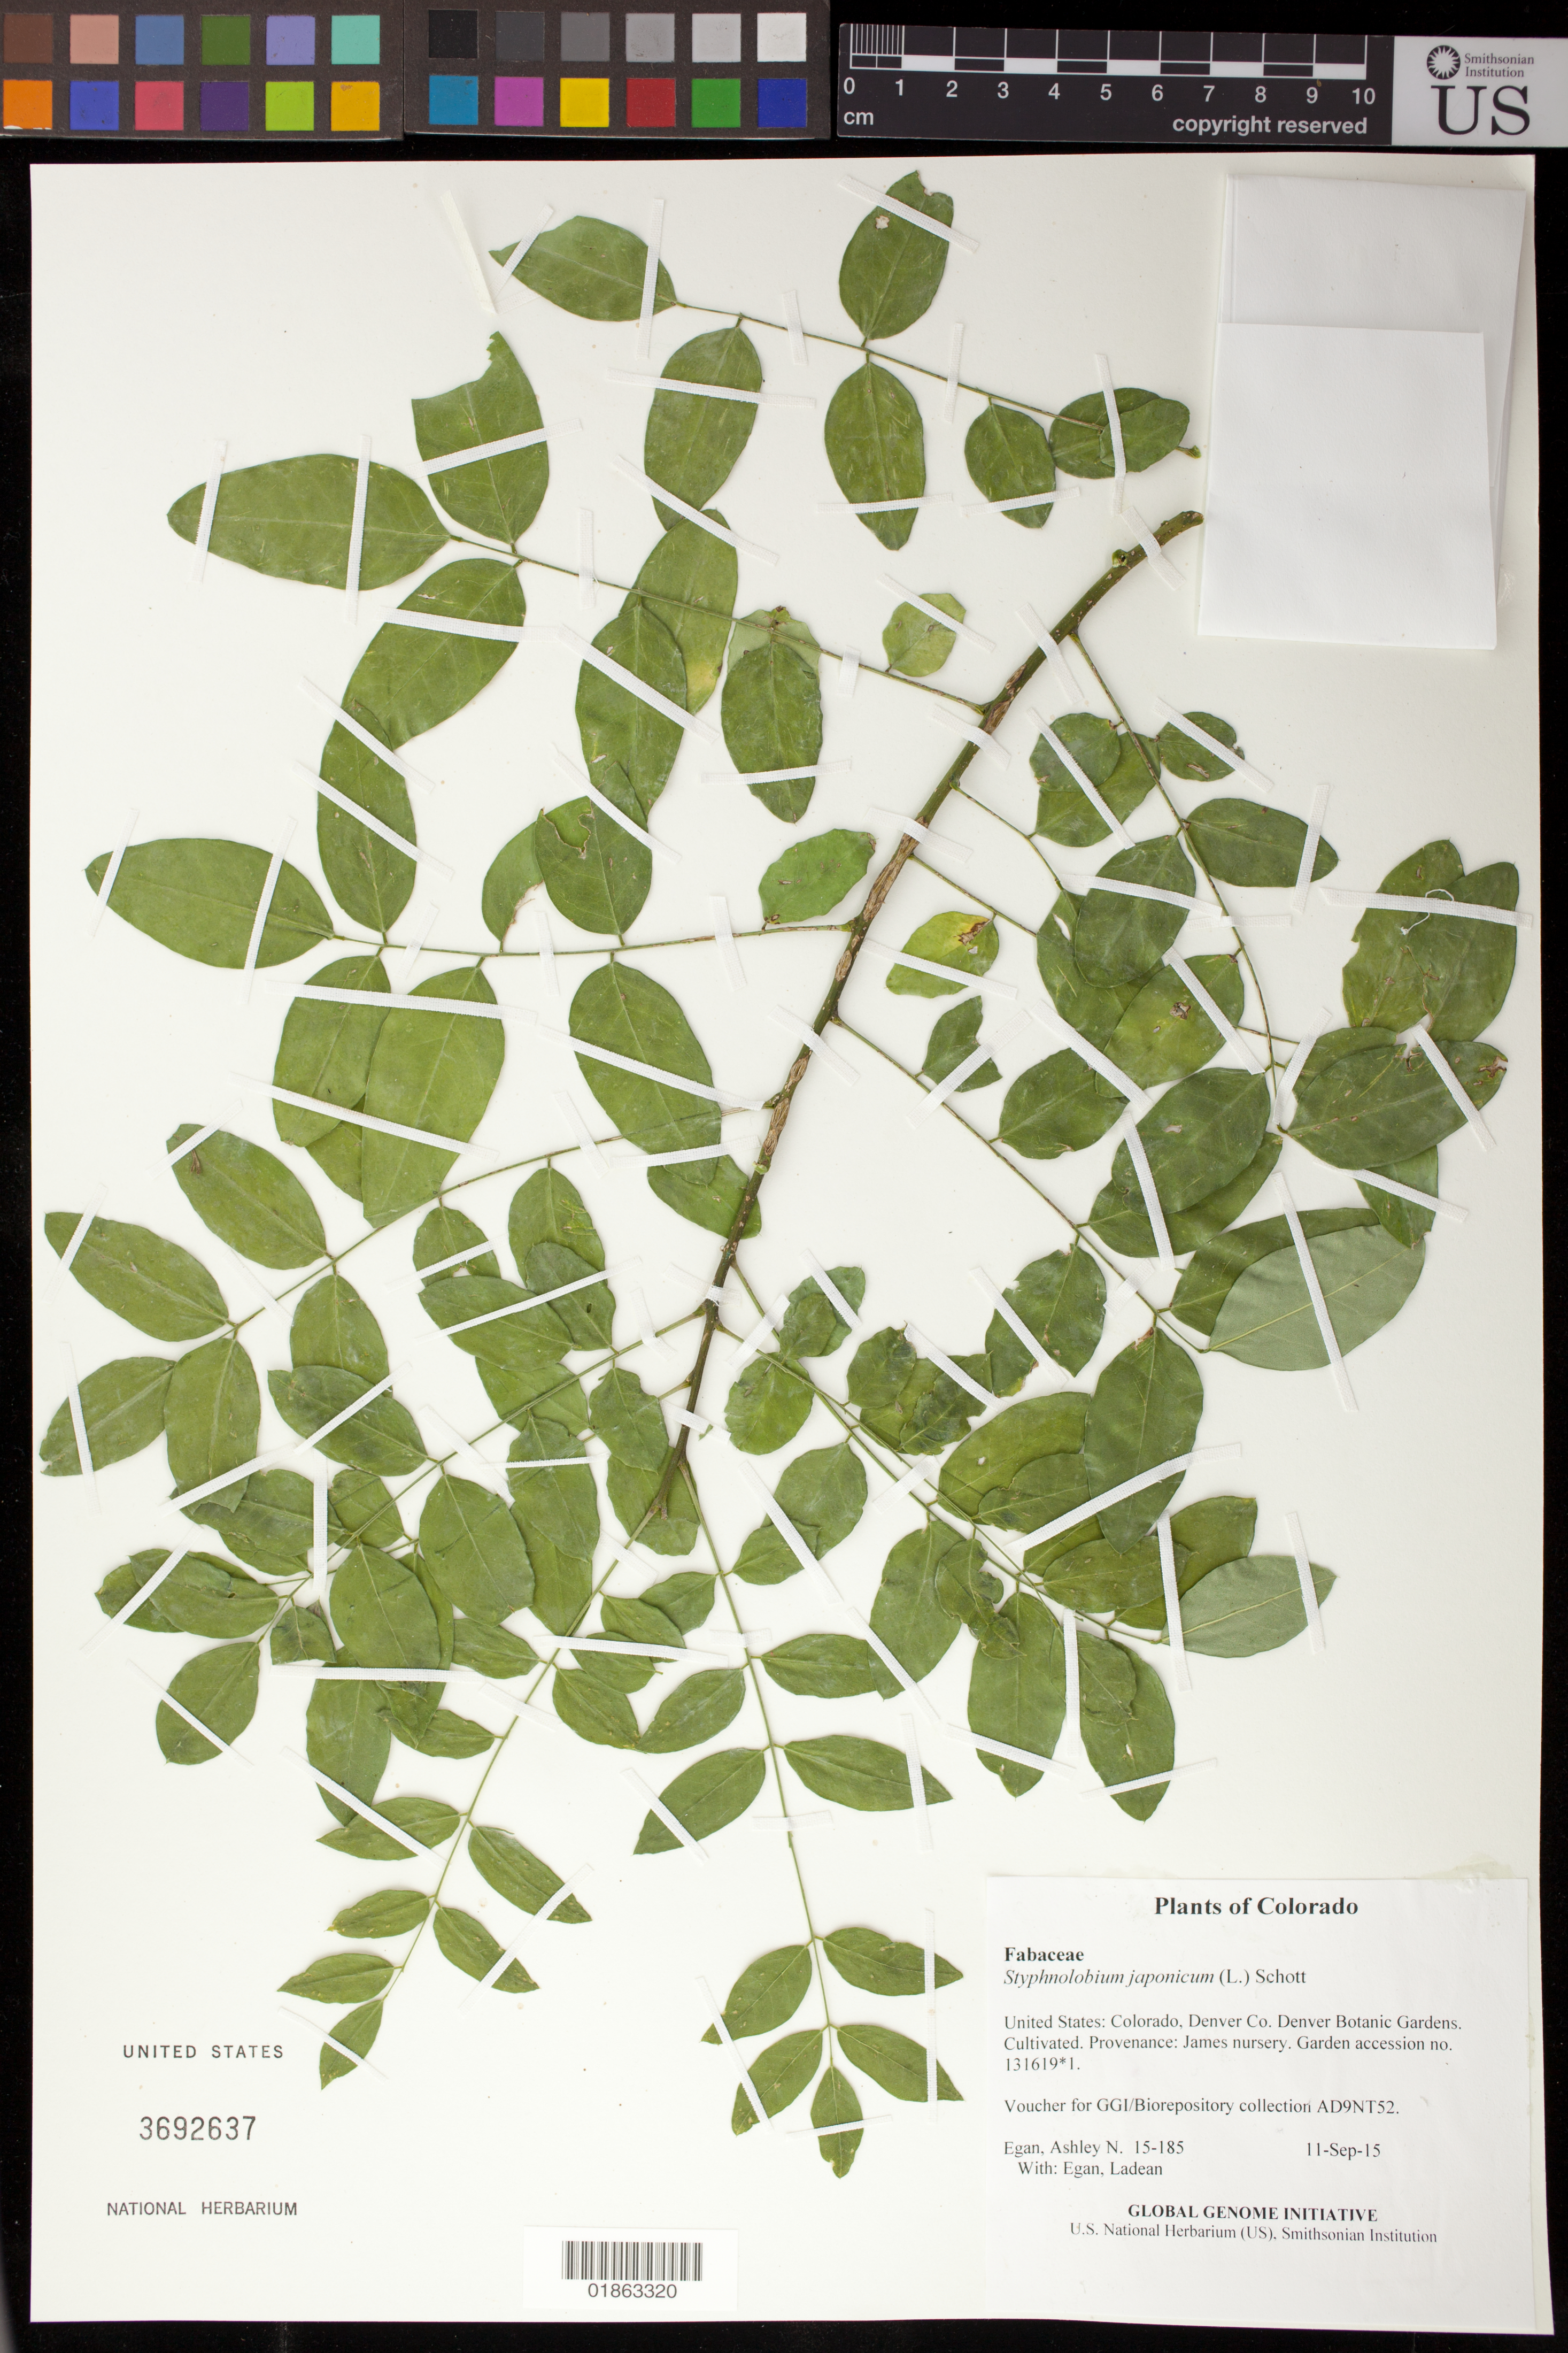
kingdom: Plantae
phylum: Tracheophyta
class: Magnoliopsida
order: Fabales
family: Fabaceae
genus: Styphnolobium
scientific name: Styphnolobium japonicum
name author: (L.) Schott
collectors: A. N. Egan & L. Egan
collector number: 15-185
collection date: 2015-09-11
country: United States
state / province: Colorado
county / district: Denver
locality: Denver Botanic Gardens. Cultivated. Provenance: James nursery. Garden accession no. 131619.1.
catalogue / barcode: US 3692637